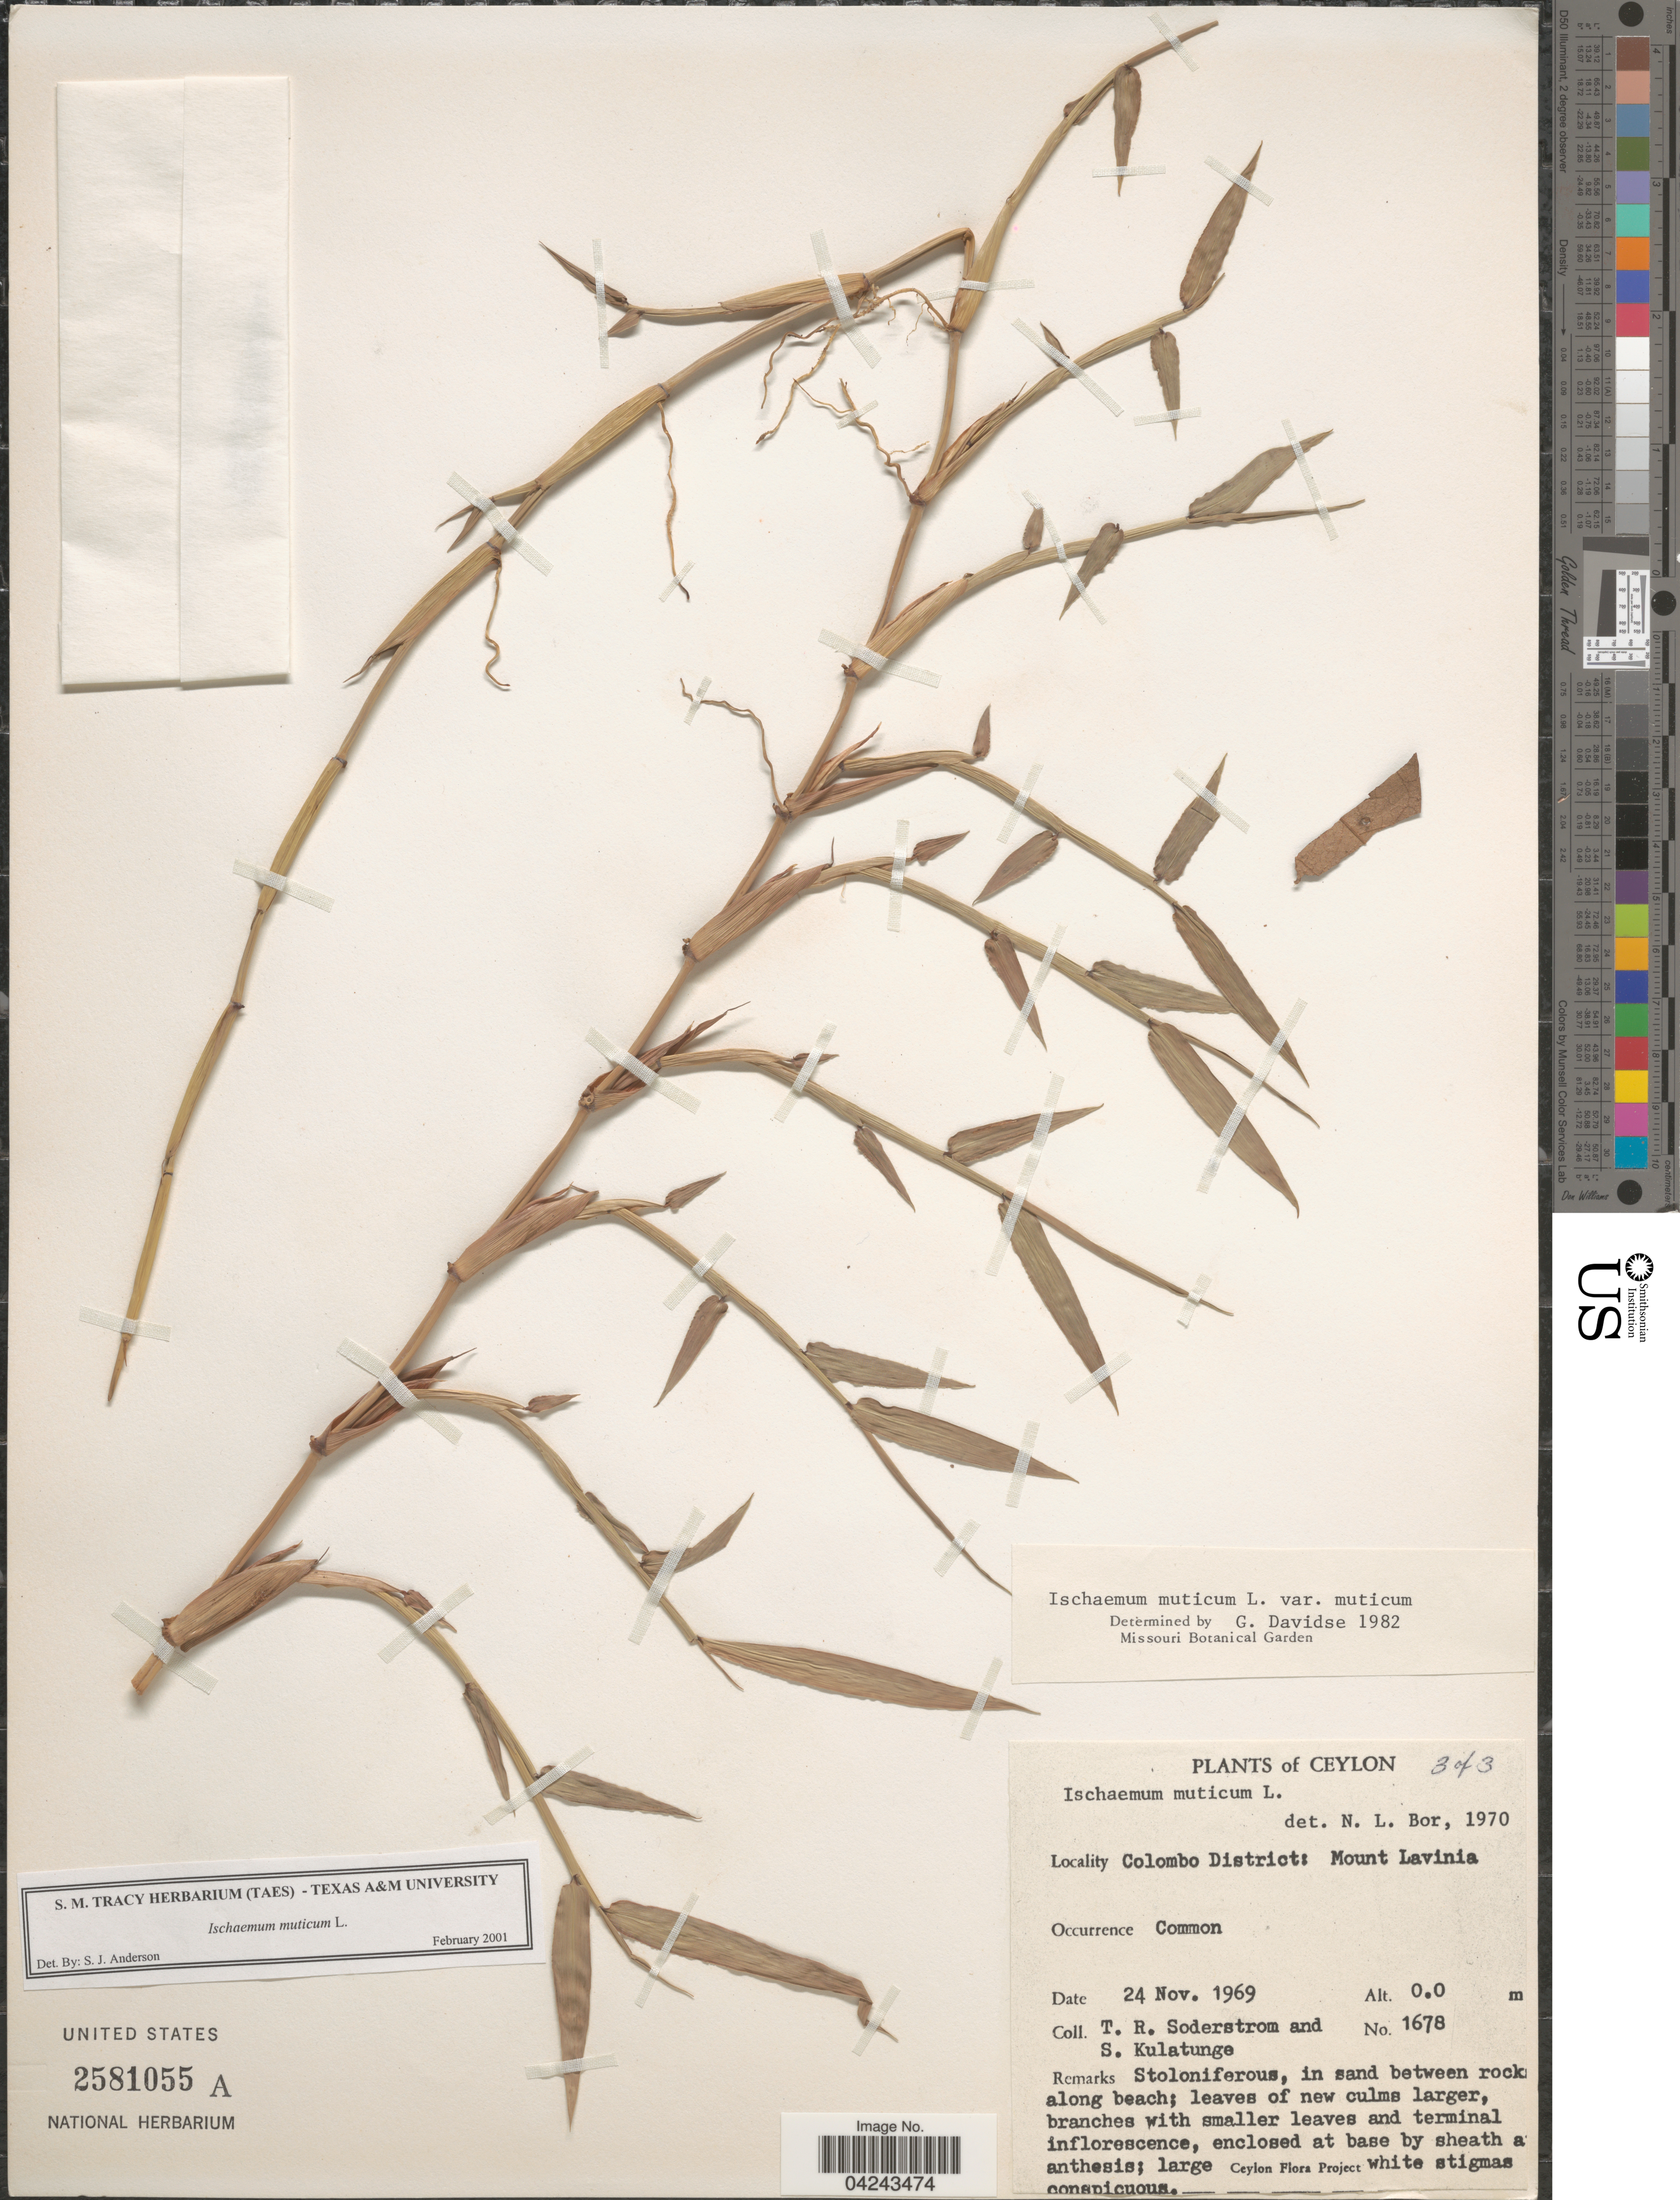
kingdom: Plantae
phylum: Tracheophyta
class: Liliopsida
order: Poales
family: Poaceae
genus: Ischaemum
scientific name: Ischaemum muticum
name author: L.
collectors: T. R. Soderstrom & S. Kulatunge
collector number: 1678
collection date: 1969-11-24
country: Sri Lanka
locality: Ceylon. Colombo District: Mount Lavinia.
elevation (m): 0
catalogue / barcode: US 2581055A